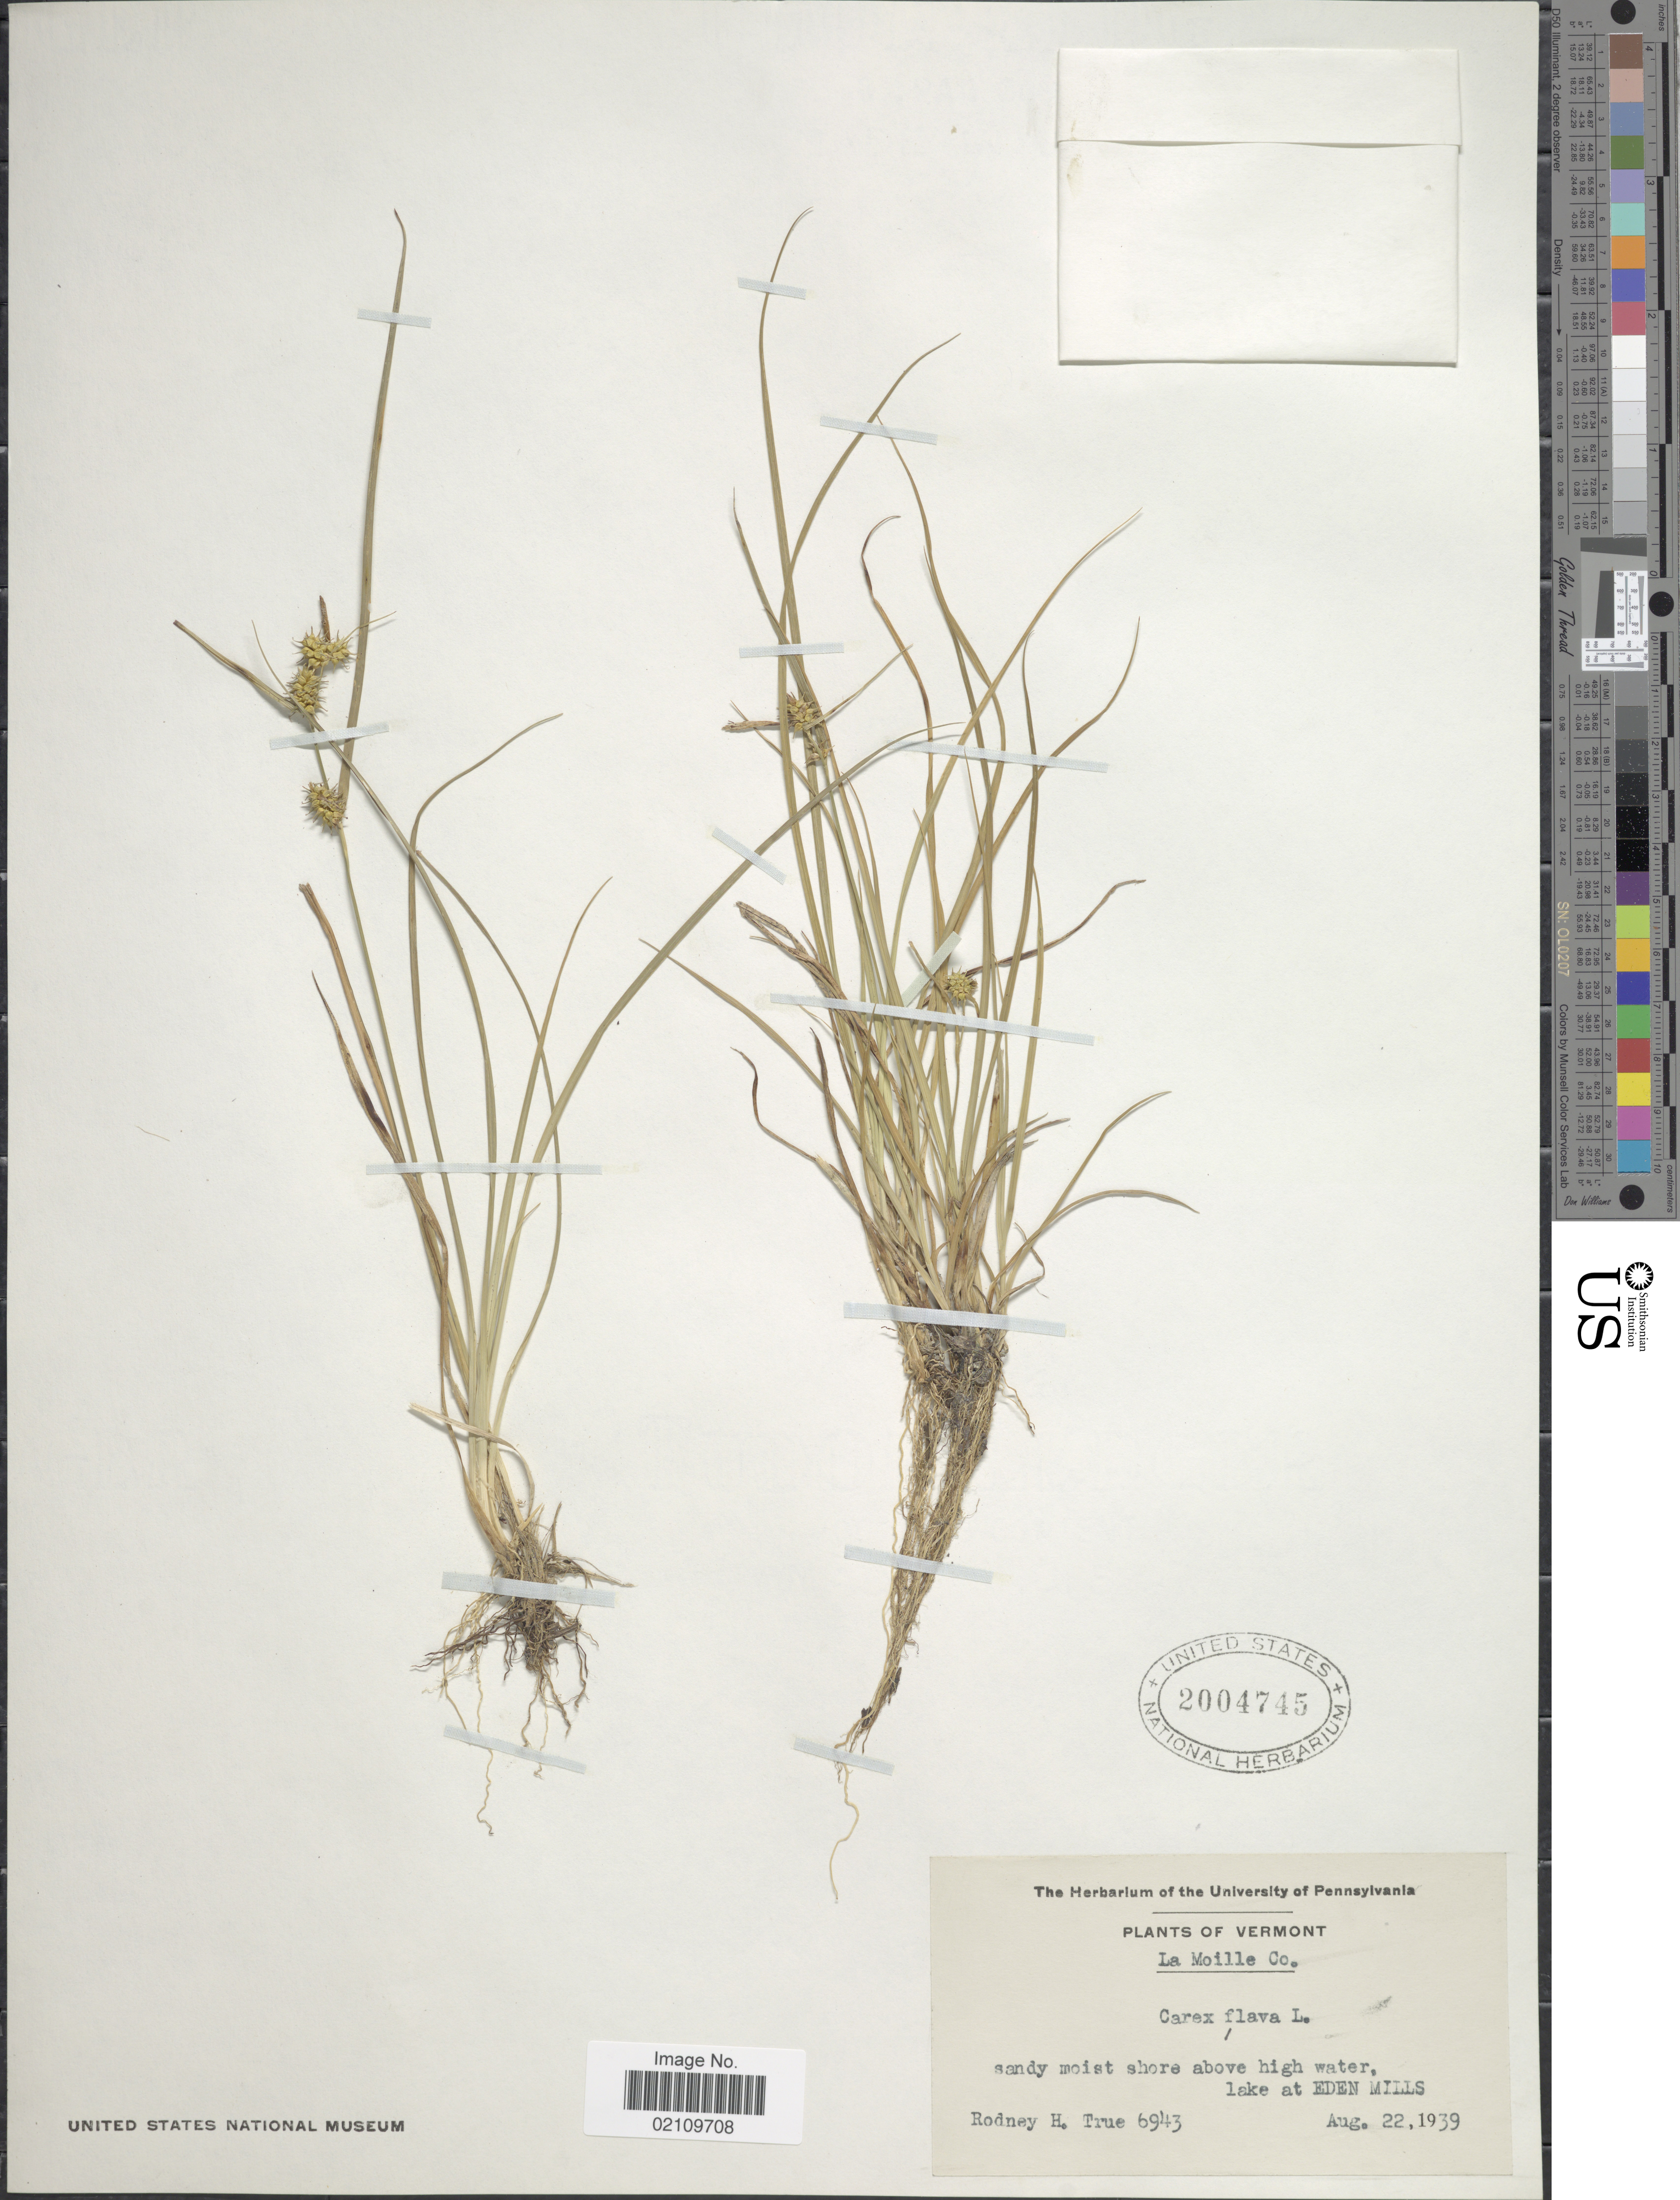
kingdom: Plantae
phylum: Tracheophyta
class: Liliopsida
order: Poales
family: Cyperaceae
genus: Carex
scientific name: Carex flava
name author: L.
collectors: R. H. True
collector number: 6943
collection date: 1939-08-22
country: United States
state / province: Vermont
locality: La Moille Co., lake at Eden Mills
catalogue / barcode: US 2004745